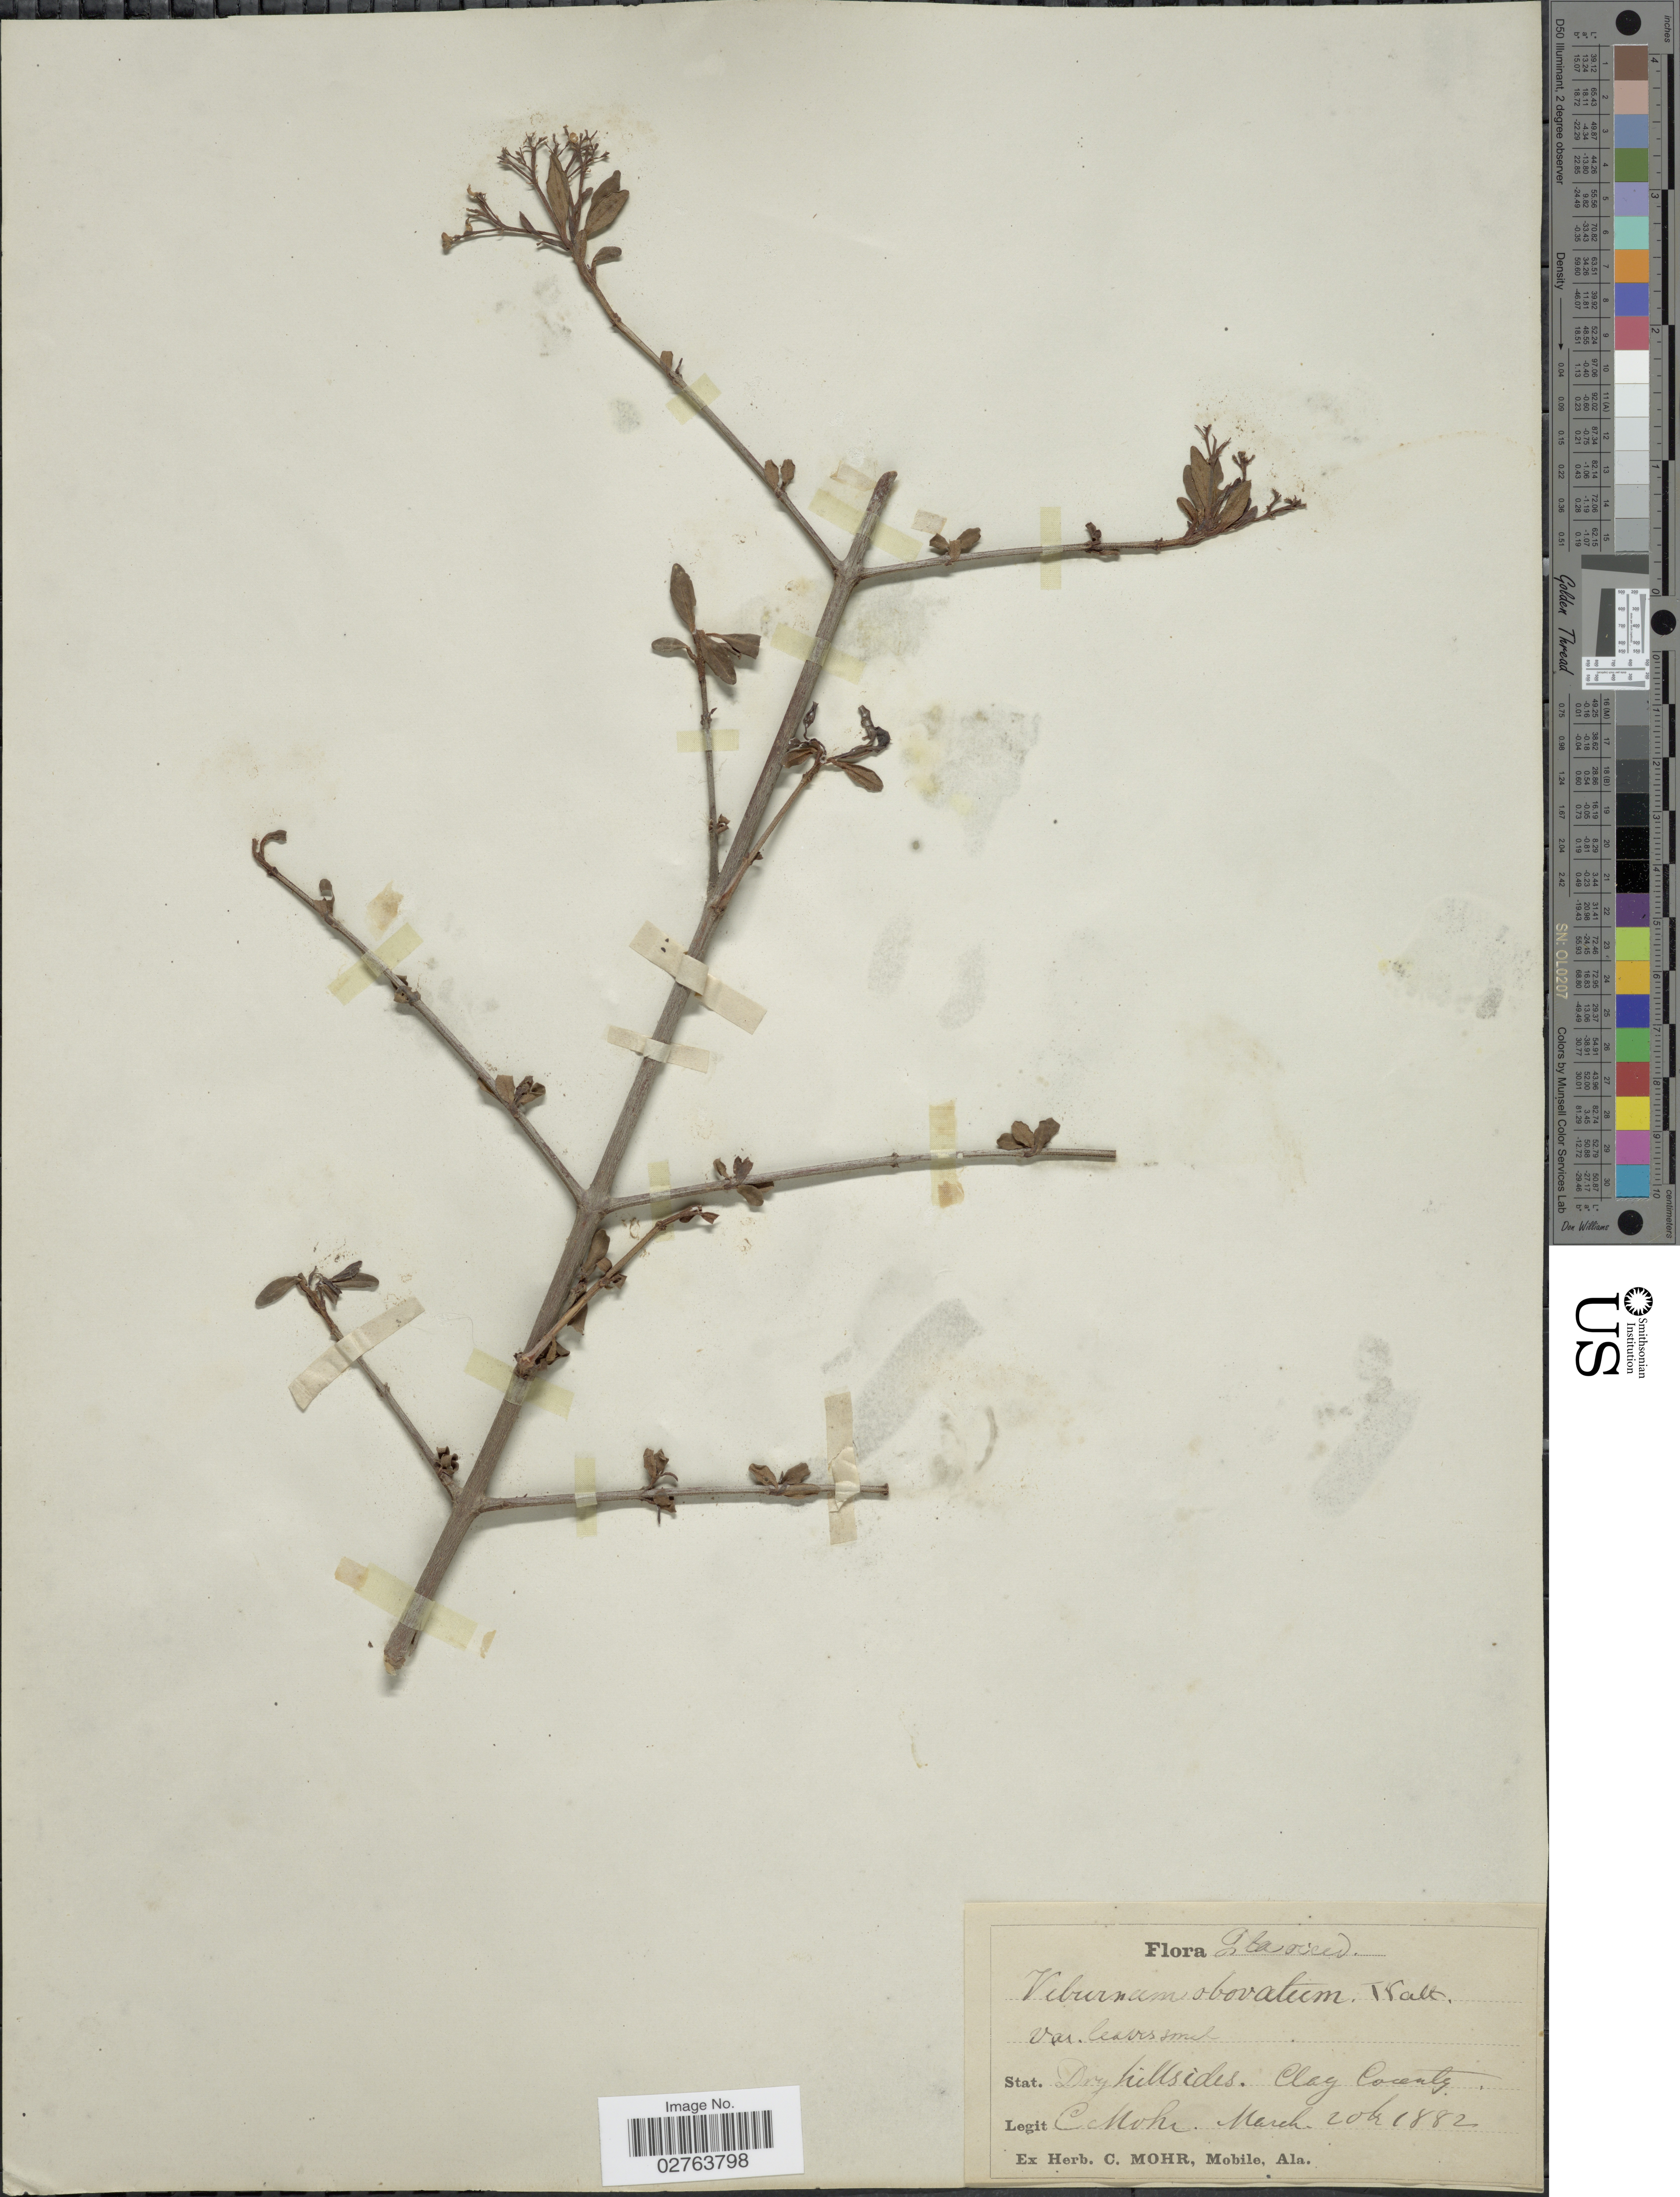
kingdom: Plantae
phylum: Tracheophyta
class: Magnoliopsida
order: Dipsacales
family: Viburnaceae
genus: Viburnum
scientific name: Viburnum obovatum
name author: Walter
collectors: C. T. Mohr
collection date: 1882-03-20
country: United States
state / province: Florida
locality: Fla. occid. Dry hillsides. Clay County